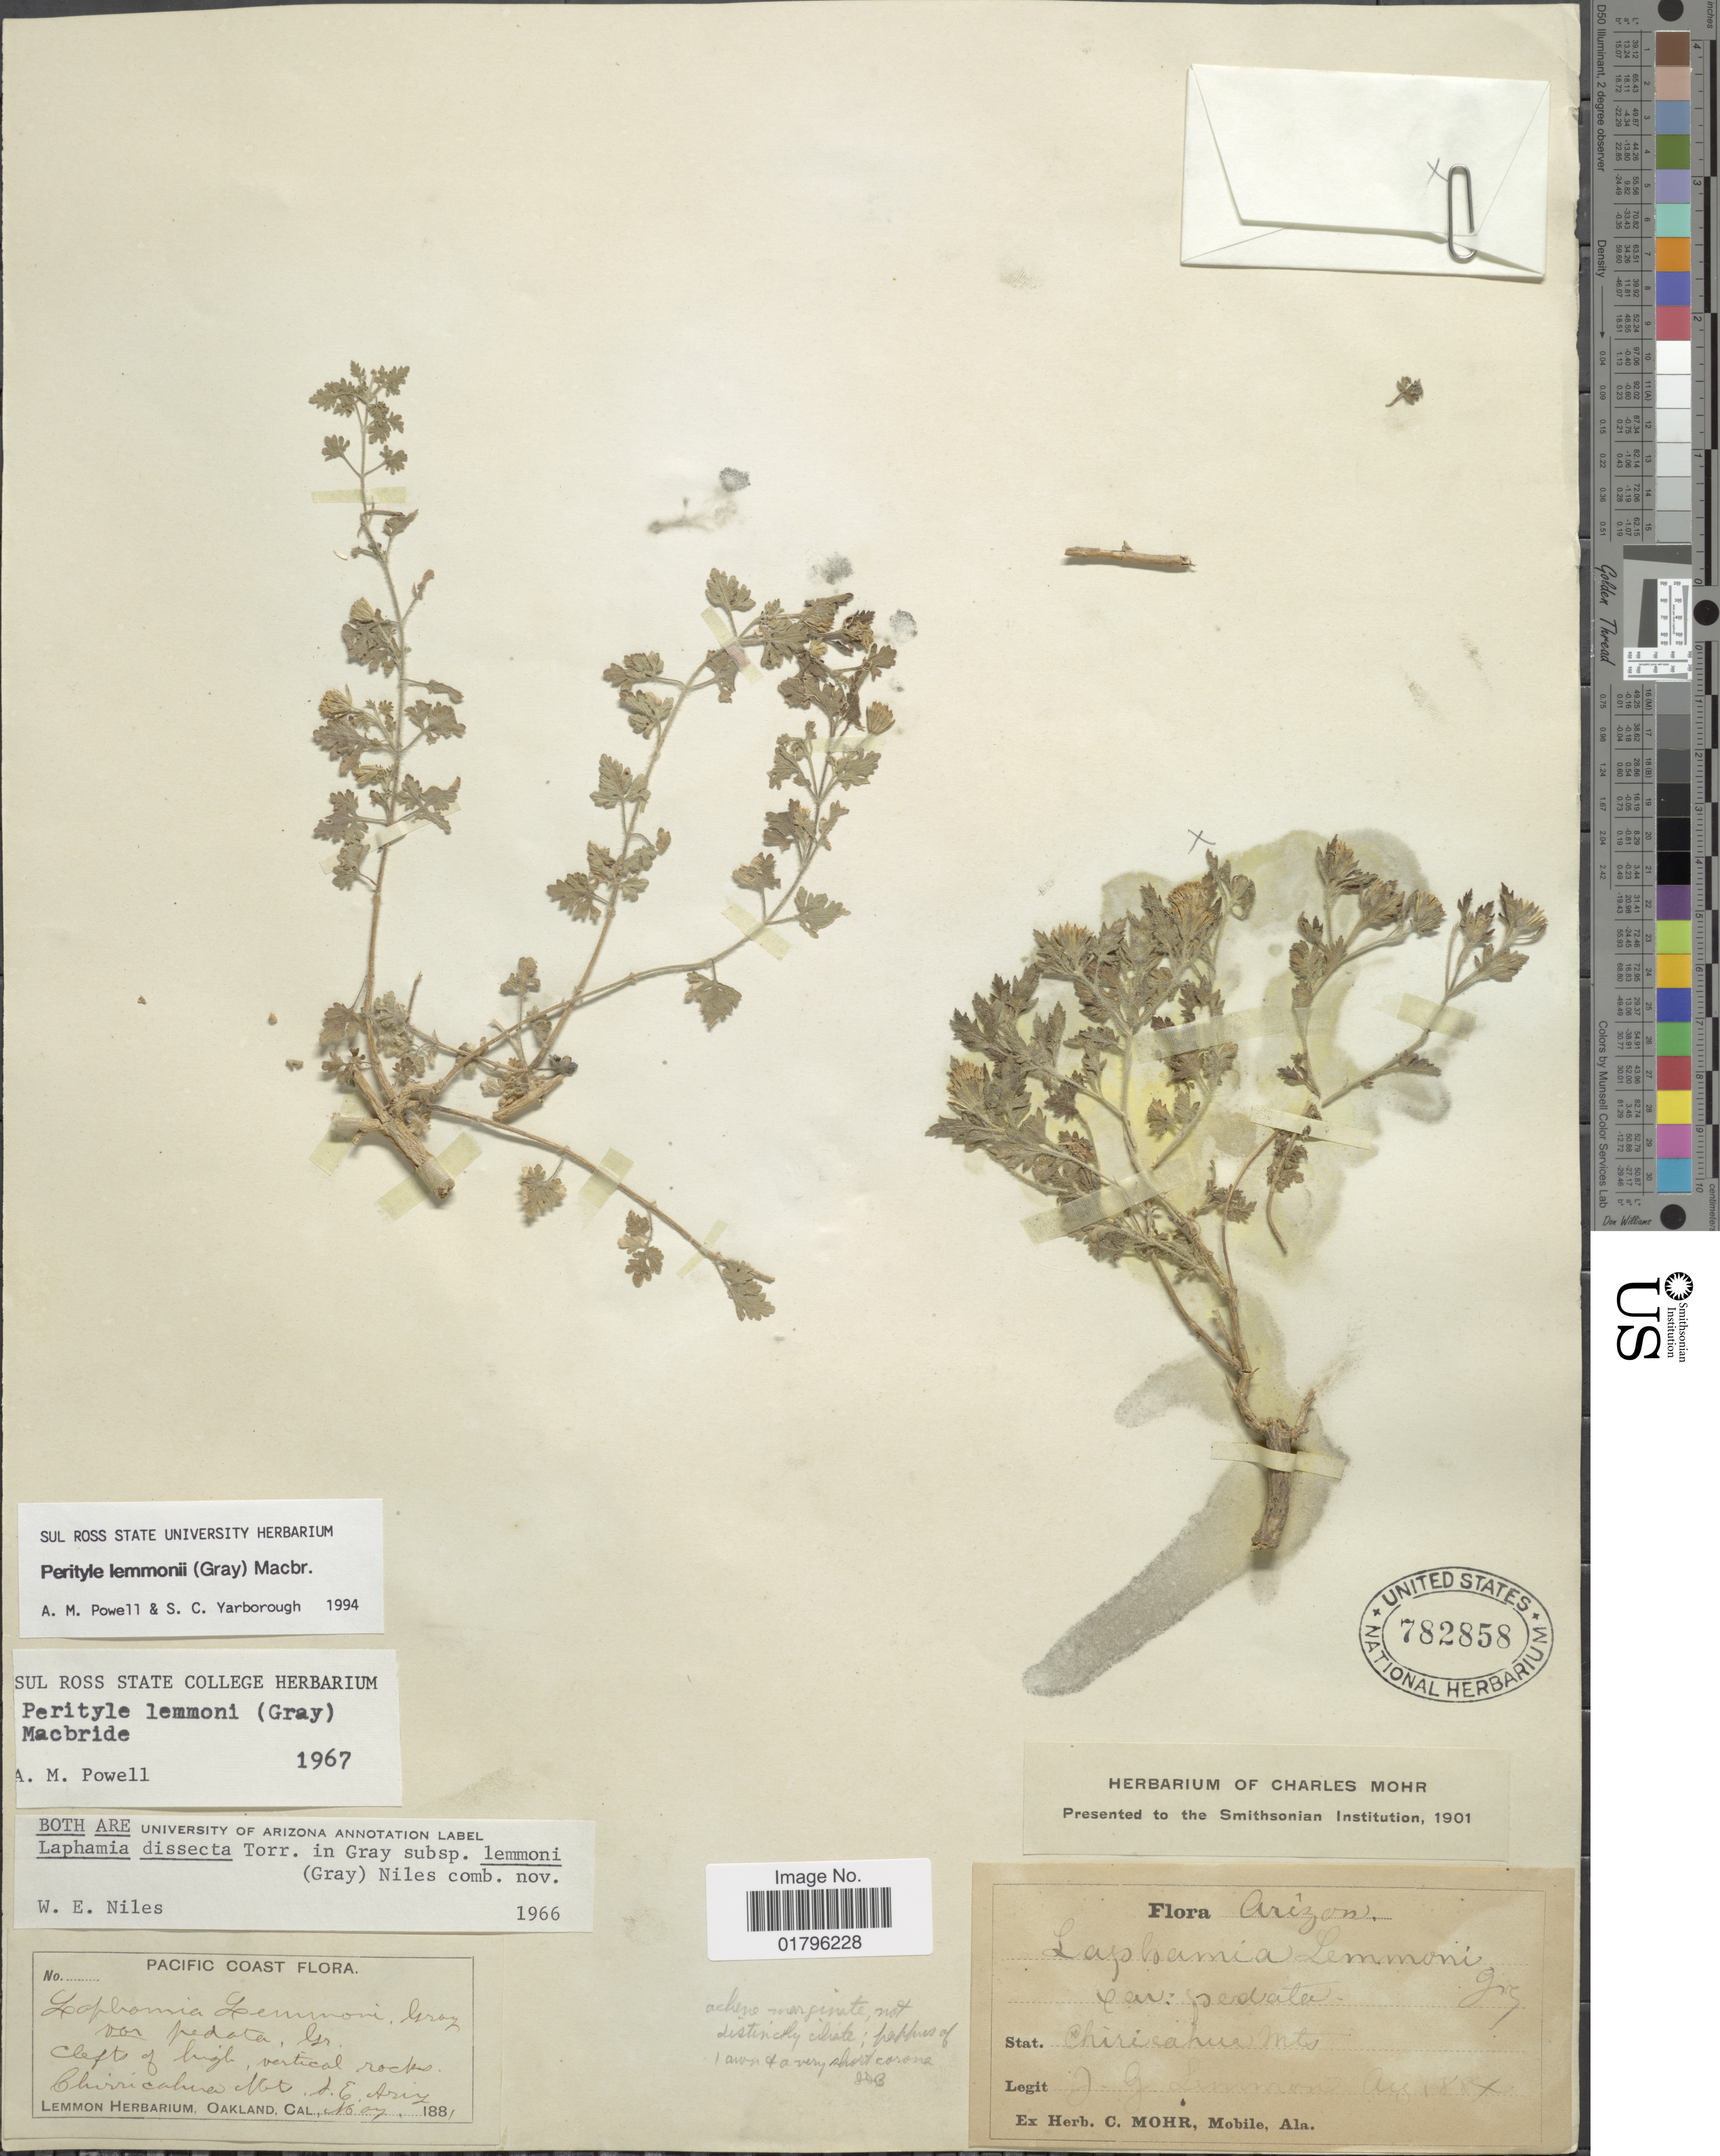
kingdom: Plantae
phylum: Tracheophyta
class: Magnoliopsida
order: Asterales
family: Asteraceae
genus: Perityle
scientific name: Perityle lemmonii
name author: (A. Gray) J.F. Macbr.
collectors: J. Lemmon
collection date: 1881-05/1881-08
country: United States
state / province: Arizona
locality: Pacific Coast. Chiricahua Mts. S.E. Ariz.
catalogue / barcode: US 782858